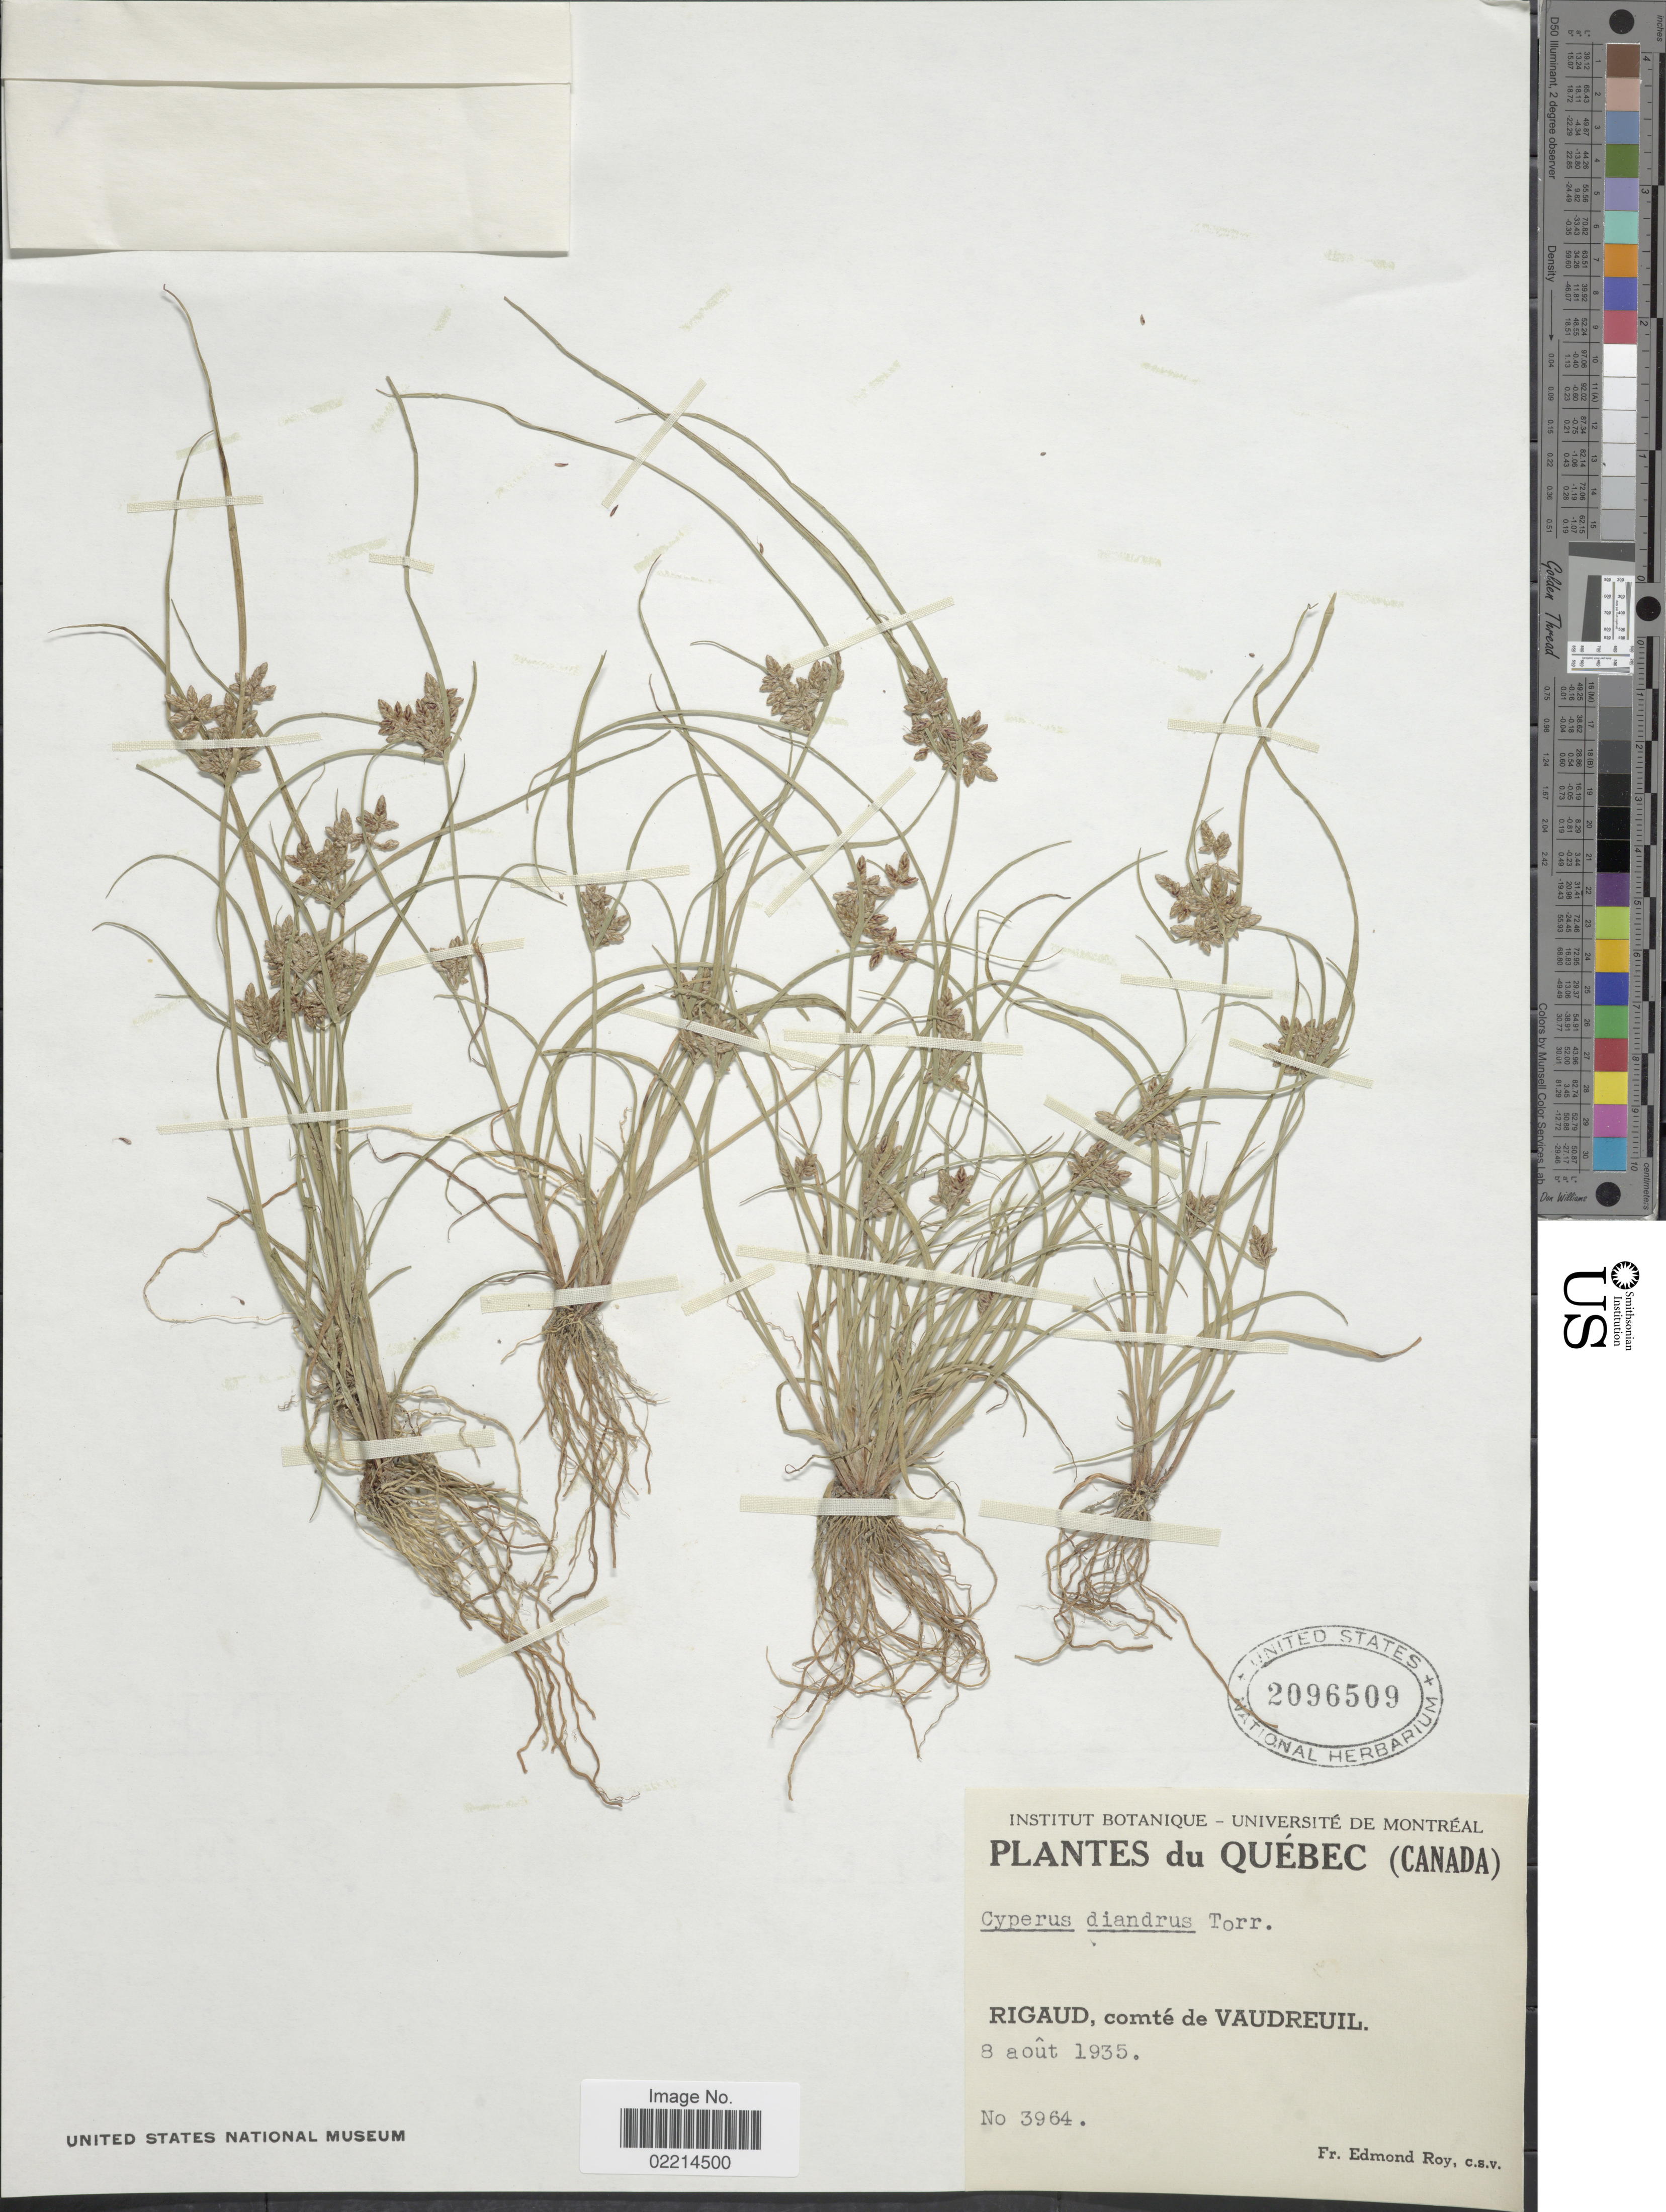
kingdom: Plantae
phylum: Tracheophyta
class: Liliopsida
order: Poales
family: Cyperaceae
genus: Cyperus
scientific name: Cyperus diandrus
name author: Torr.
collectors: E. Roy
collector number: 3964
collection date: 1935-08-08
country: Canada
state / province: Quebec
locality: Rigaud, comte de Vaudreuil.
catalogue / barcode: US 2096509